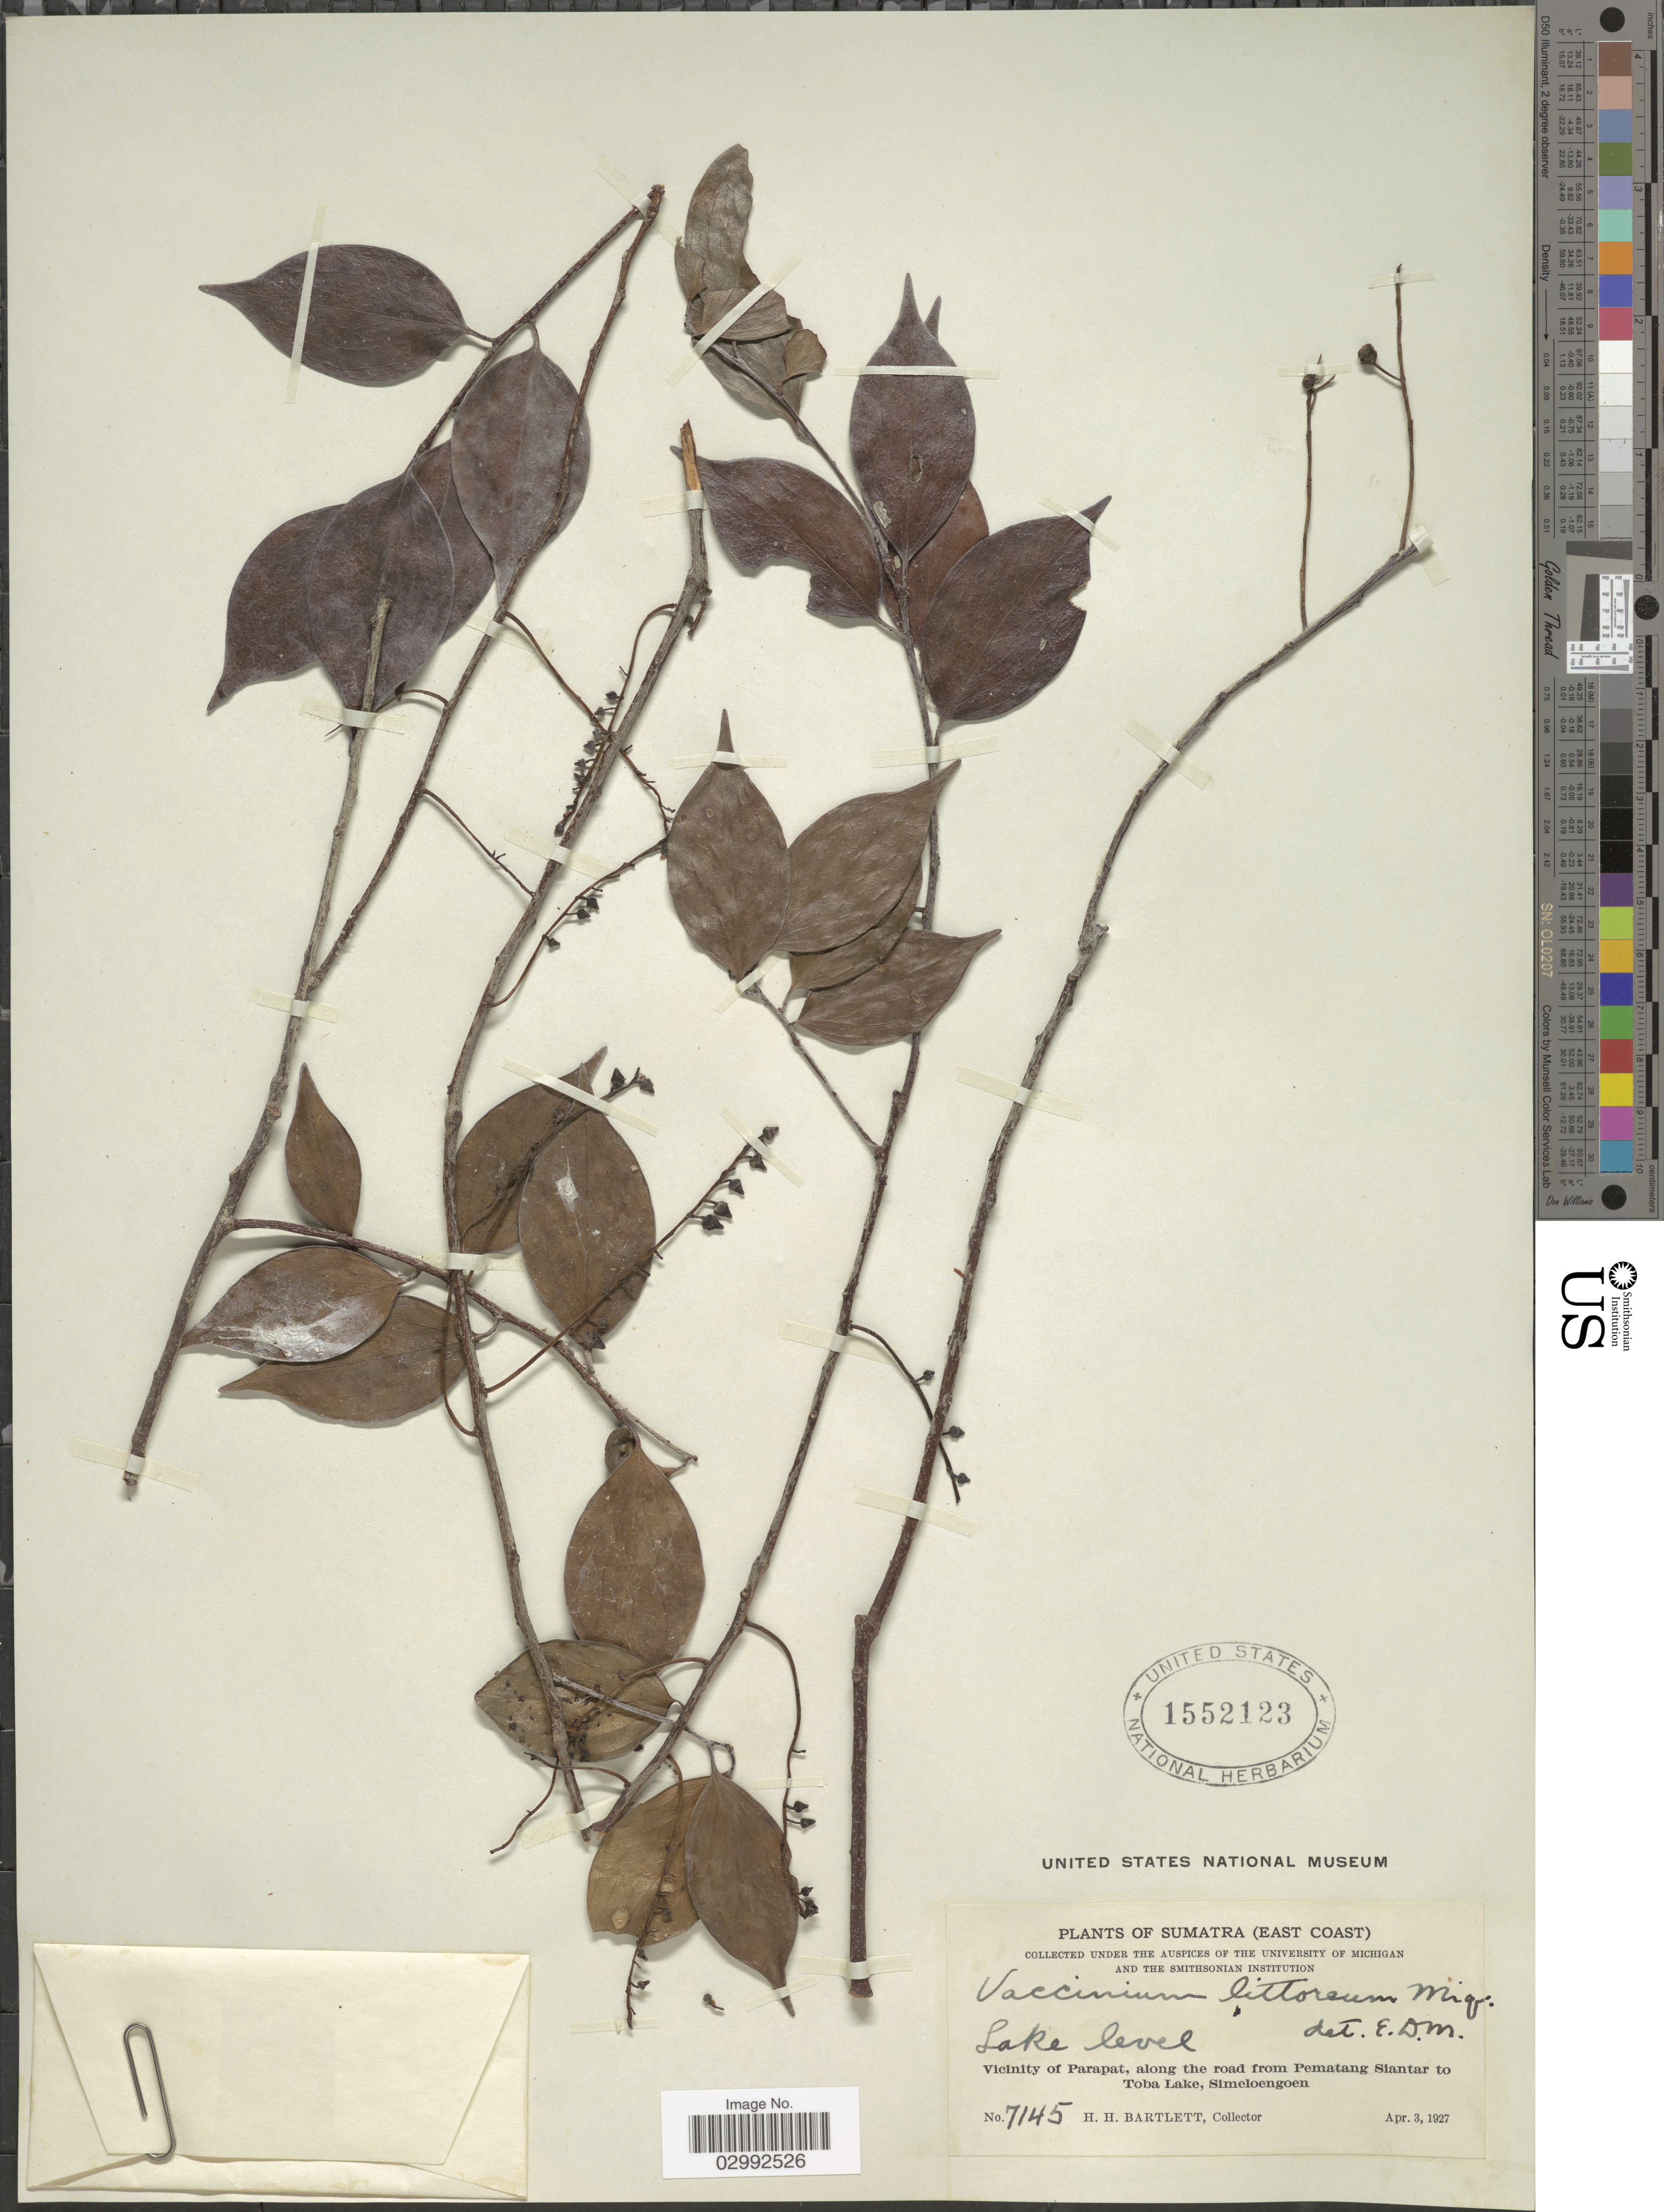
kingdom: Plantae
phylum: Tracheophyta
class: Magnoliopsida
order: Ericales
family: Ericaceae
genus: Vaccinium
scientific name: Vaccinium littoreum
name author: Miq.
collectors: H. H. Bartlett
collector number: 7145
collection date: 1927-04-03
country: Indonesia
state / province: Sumatra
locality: (East Coast) Lake level, Vicinity of Parapat, along the road from Pematang Siantar to Toba Lake, Simeloengoen.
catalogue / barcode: US 1552123